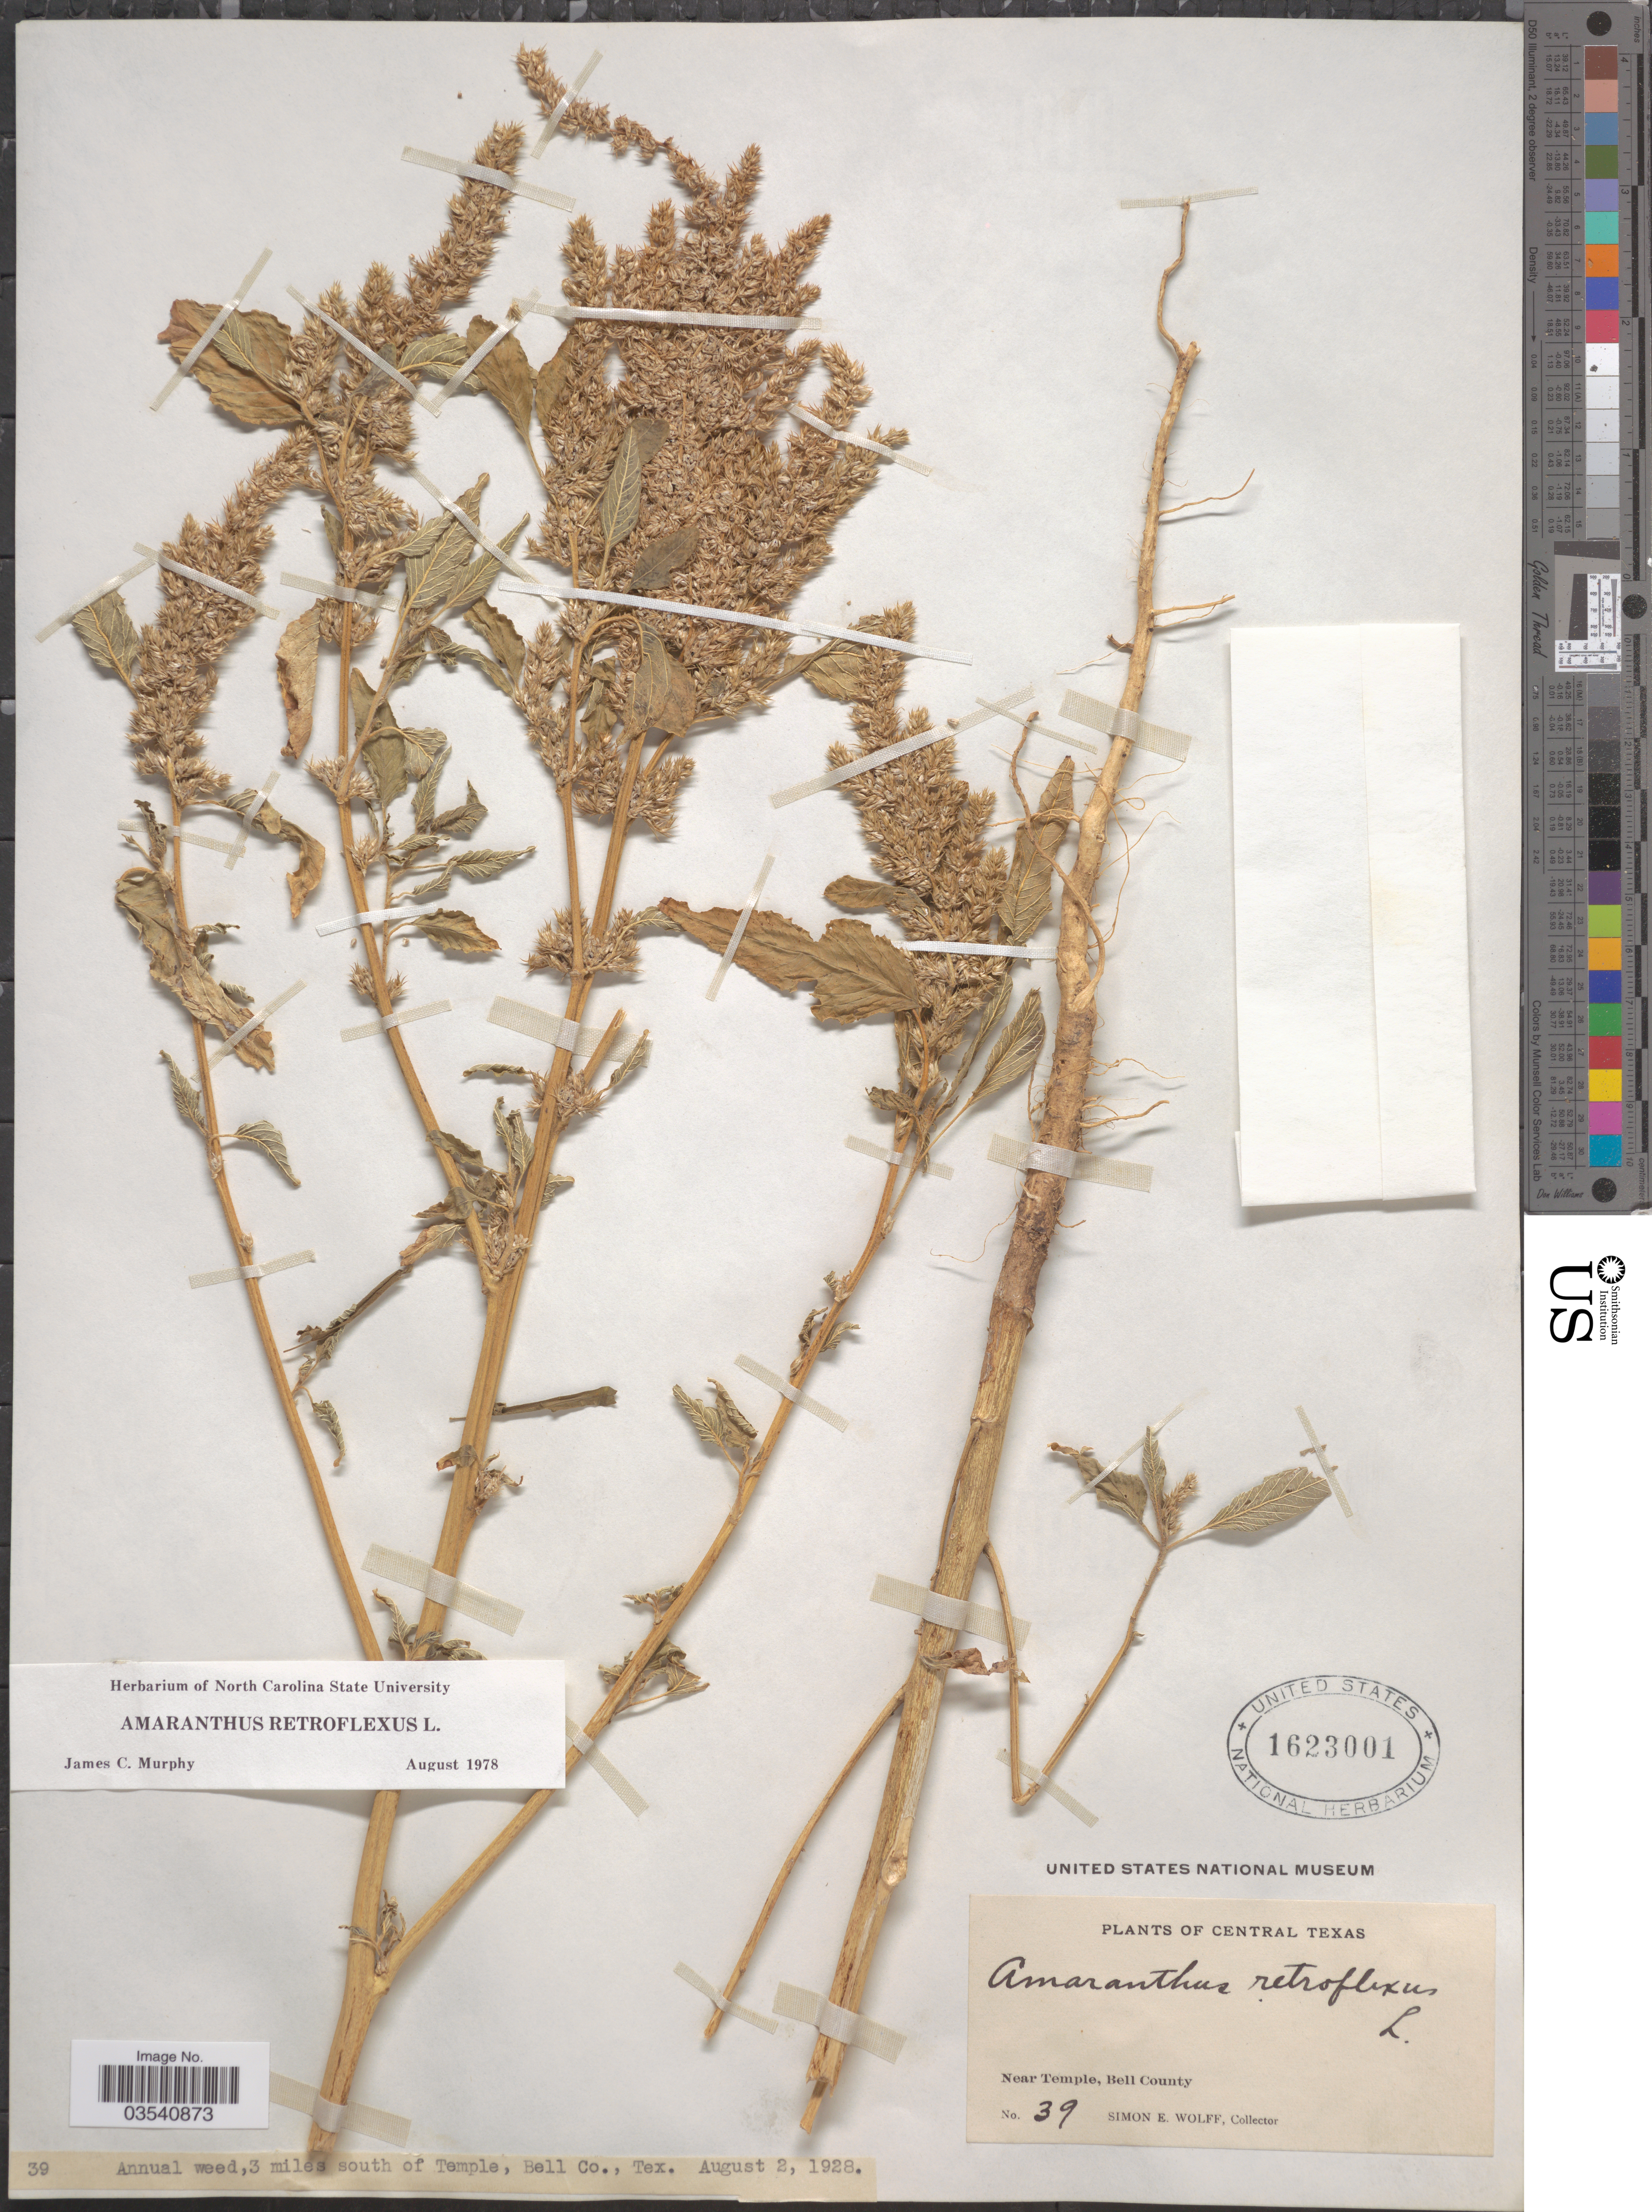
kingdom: Plantae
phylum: Tracheophyta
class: Magnoliopsida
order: Caryophyllales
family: Amaranthaceae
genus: Amaranthus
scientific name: Amaranthus retroflexus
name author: L.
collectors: S. E. Wolff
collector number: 39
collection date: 1928-08-02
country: United States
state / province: Texas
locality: Central Texas. Near Temple, Bell County. 3 miles south of Temple, Bell Co.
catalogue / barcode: US 1623001